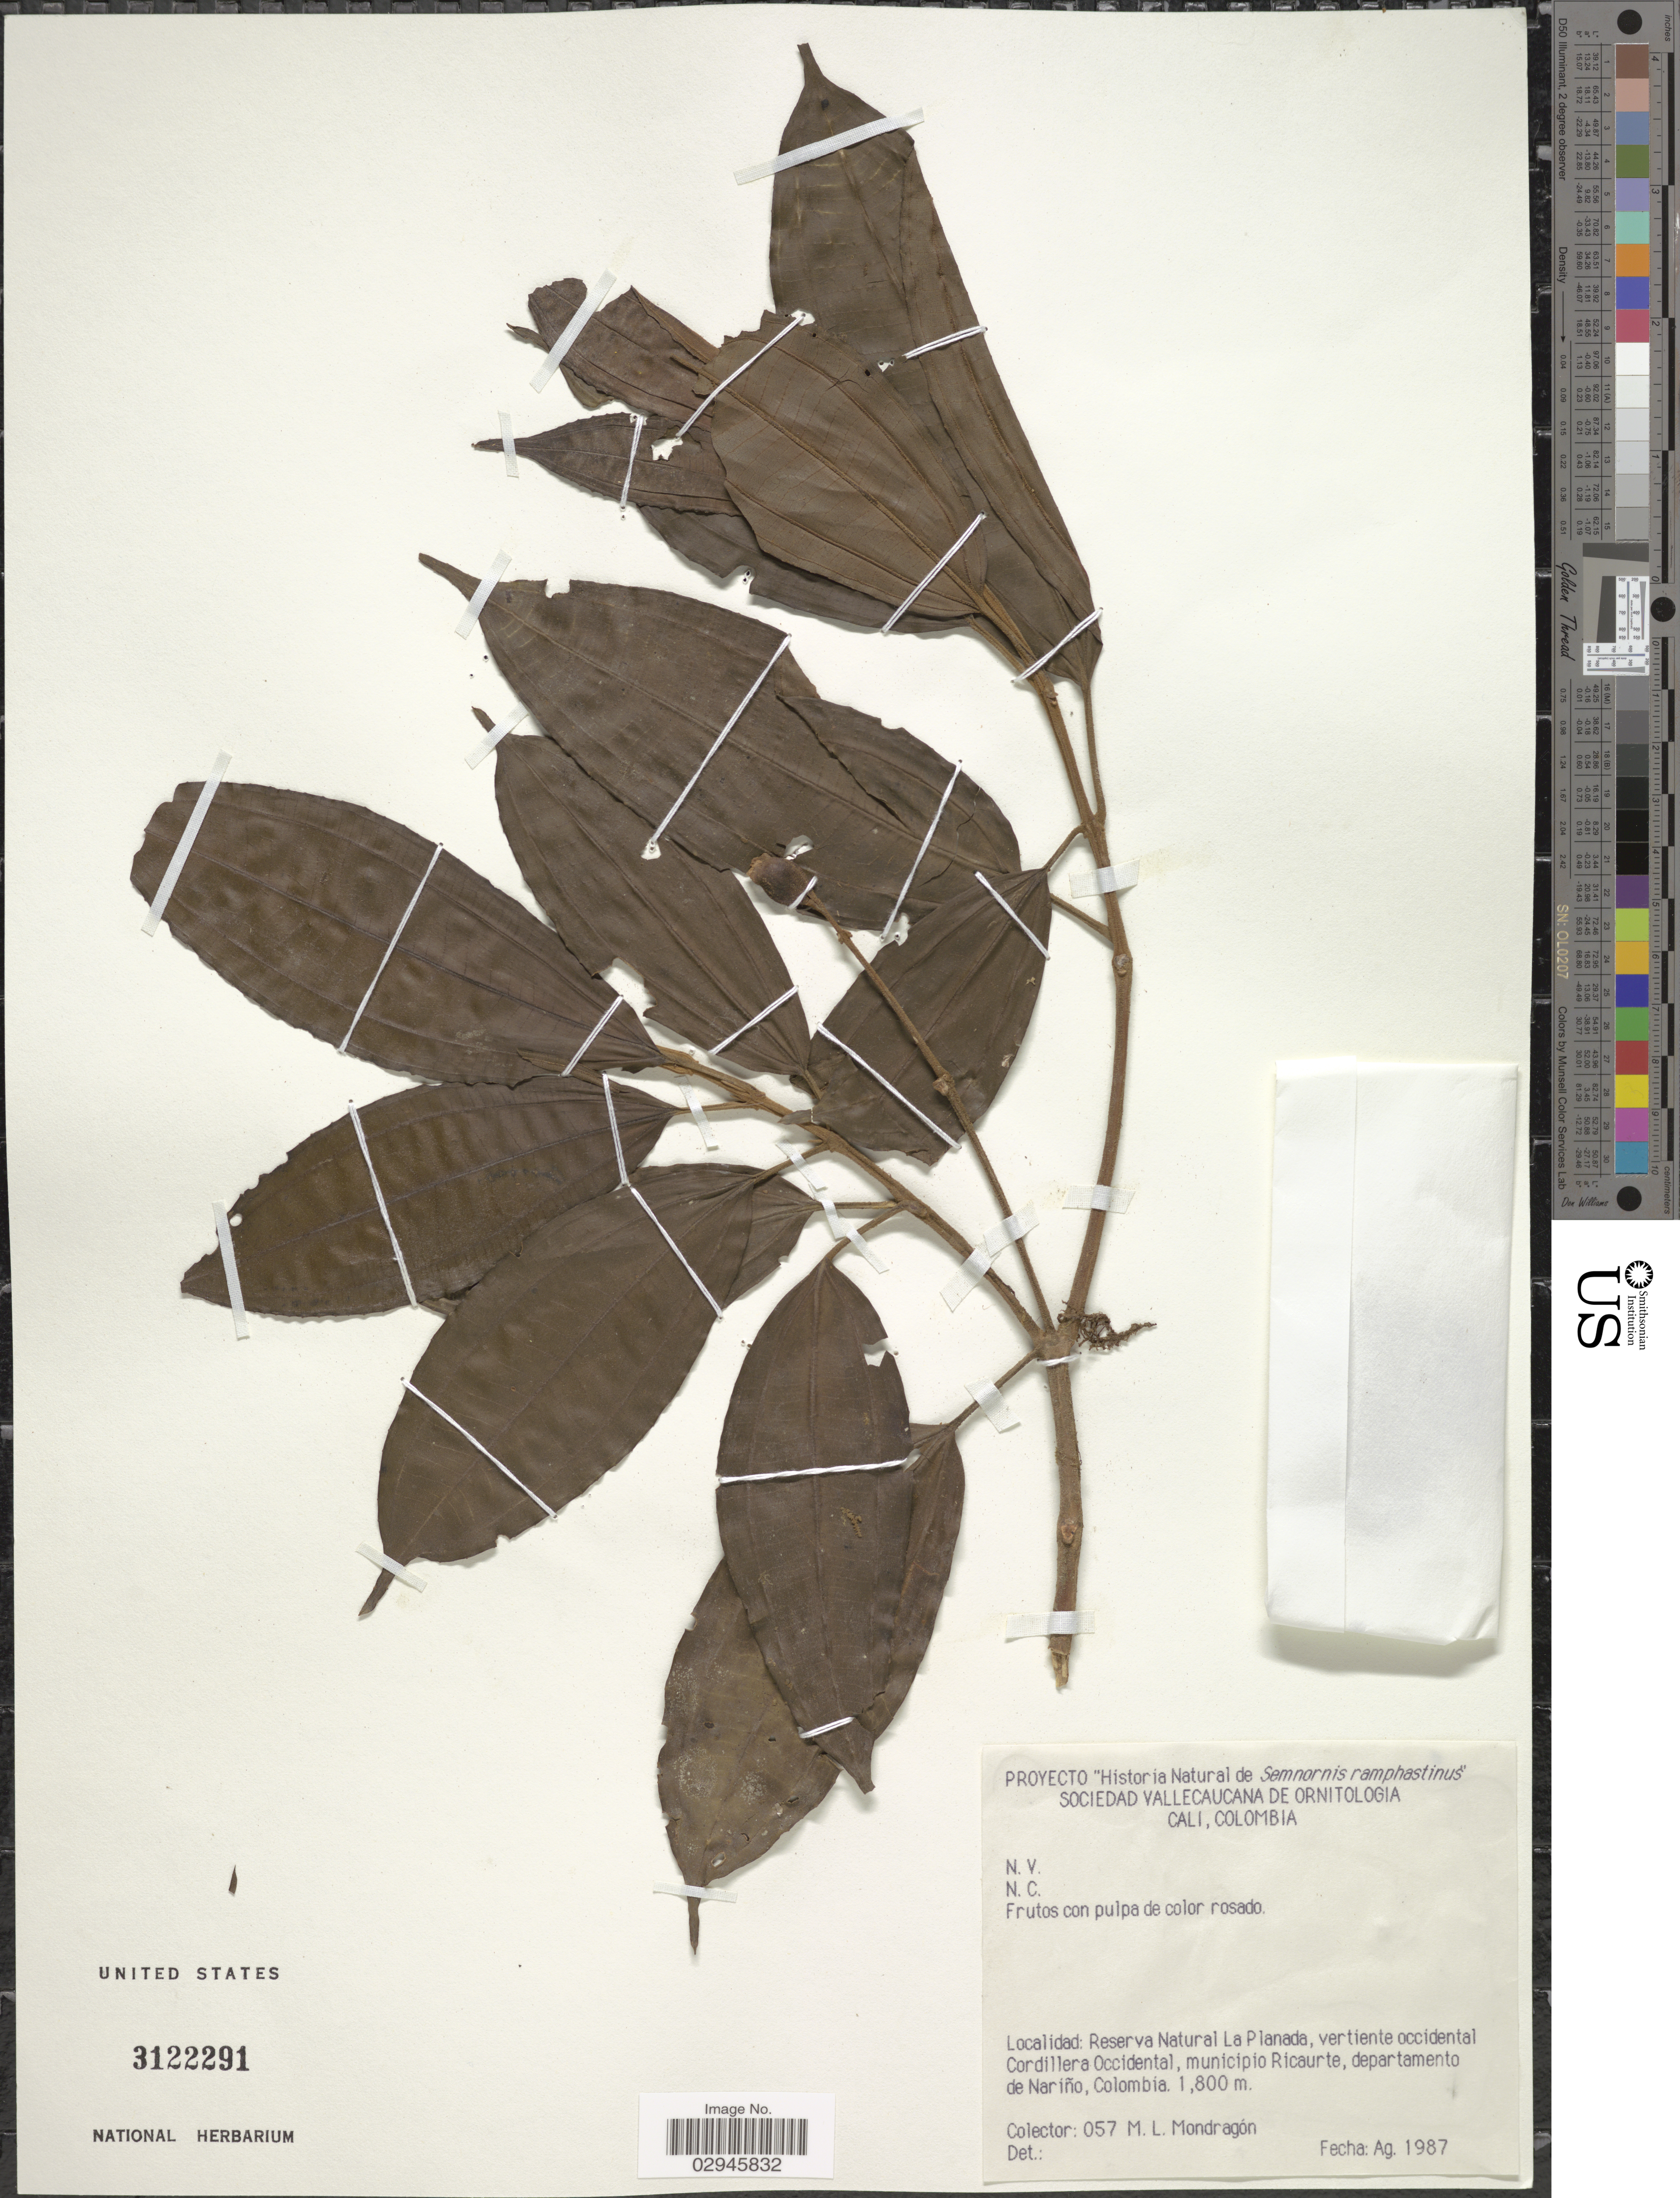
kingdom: Plantae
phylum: Tracheophyta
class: Magnoliopsida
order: Myrtales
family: Melastomataceae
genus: Miconia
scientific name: Miconia sp.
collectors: M. Mondragón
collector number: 057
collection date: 1987-08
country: Colombia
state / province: Nariño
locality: Reserva Natural La Planada, vertiente occidental Cordillera Occidental, municipio Ricaurte, departamento de Nariño.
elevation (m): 1800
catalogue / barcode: US 3122291